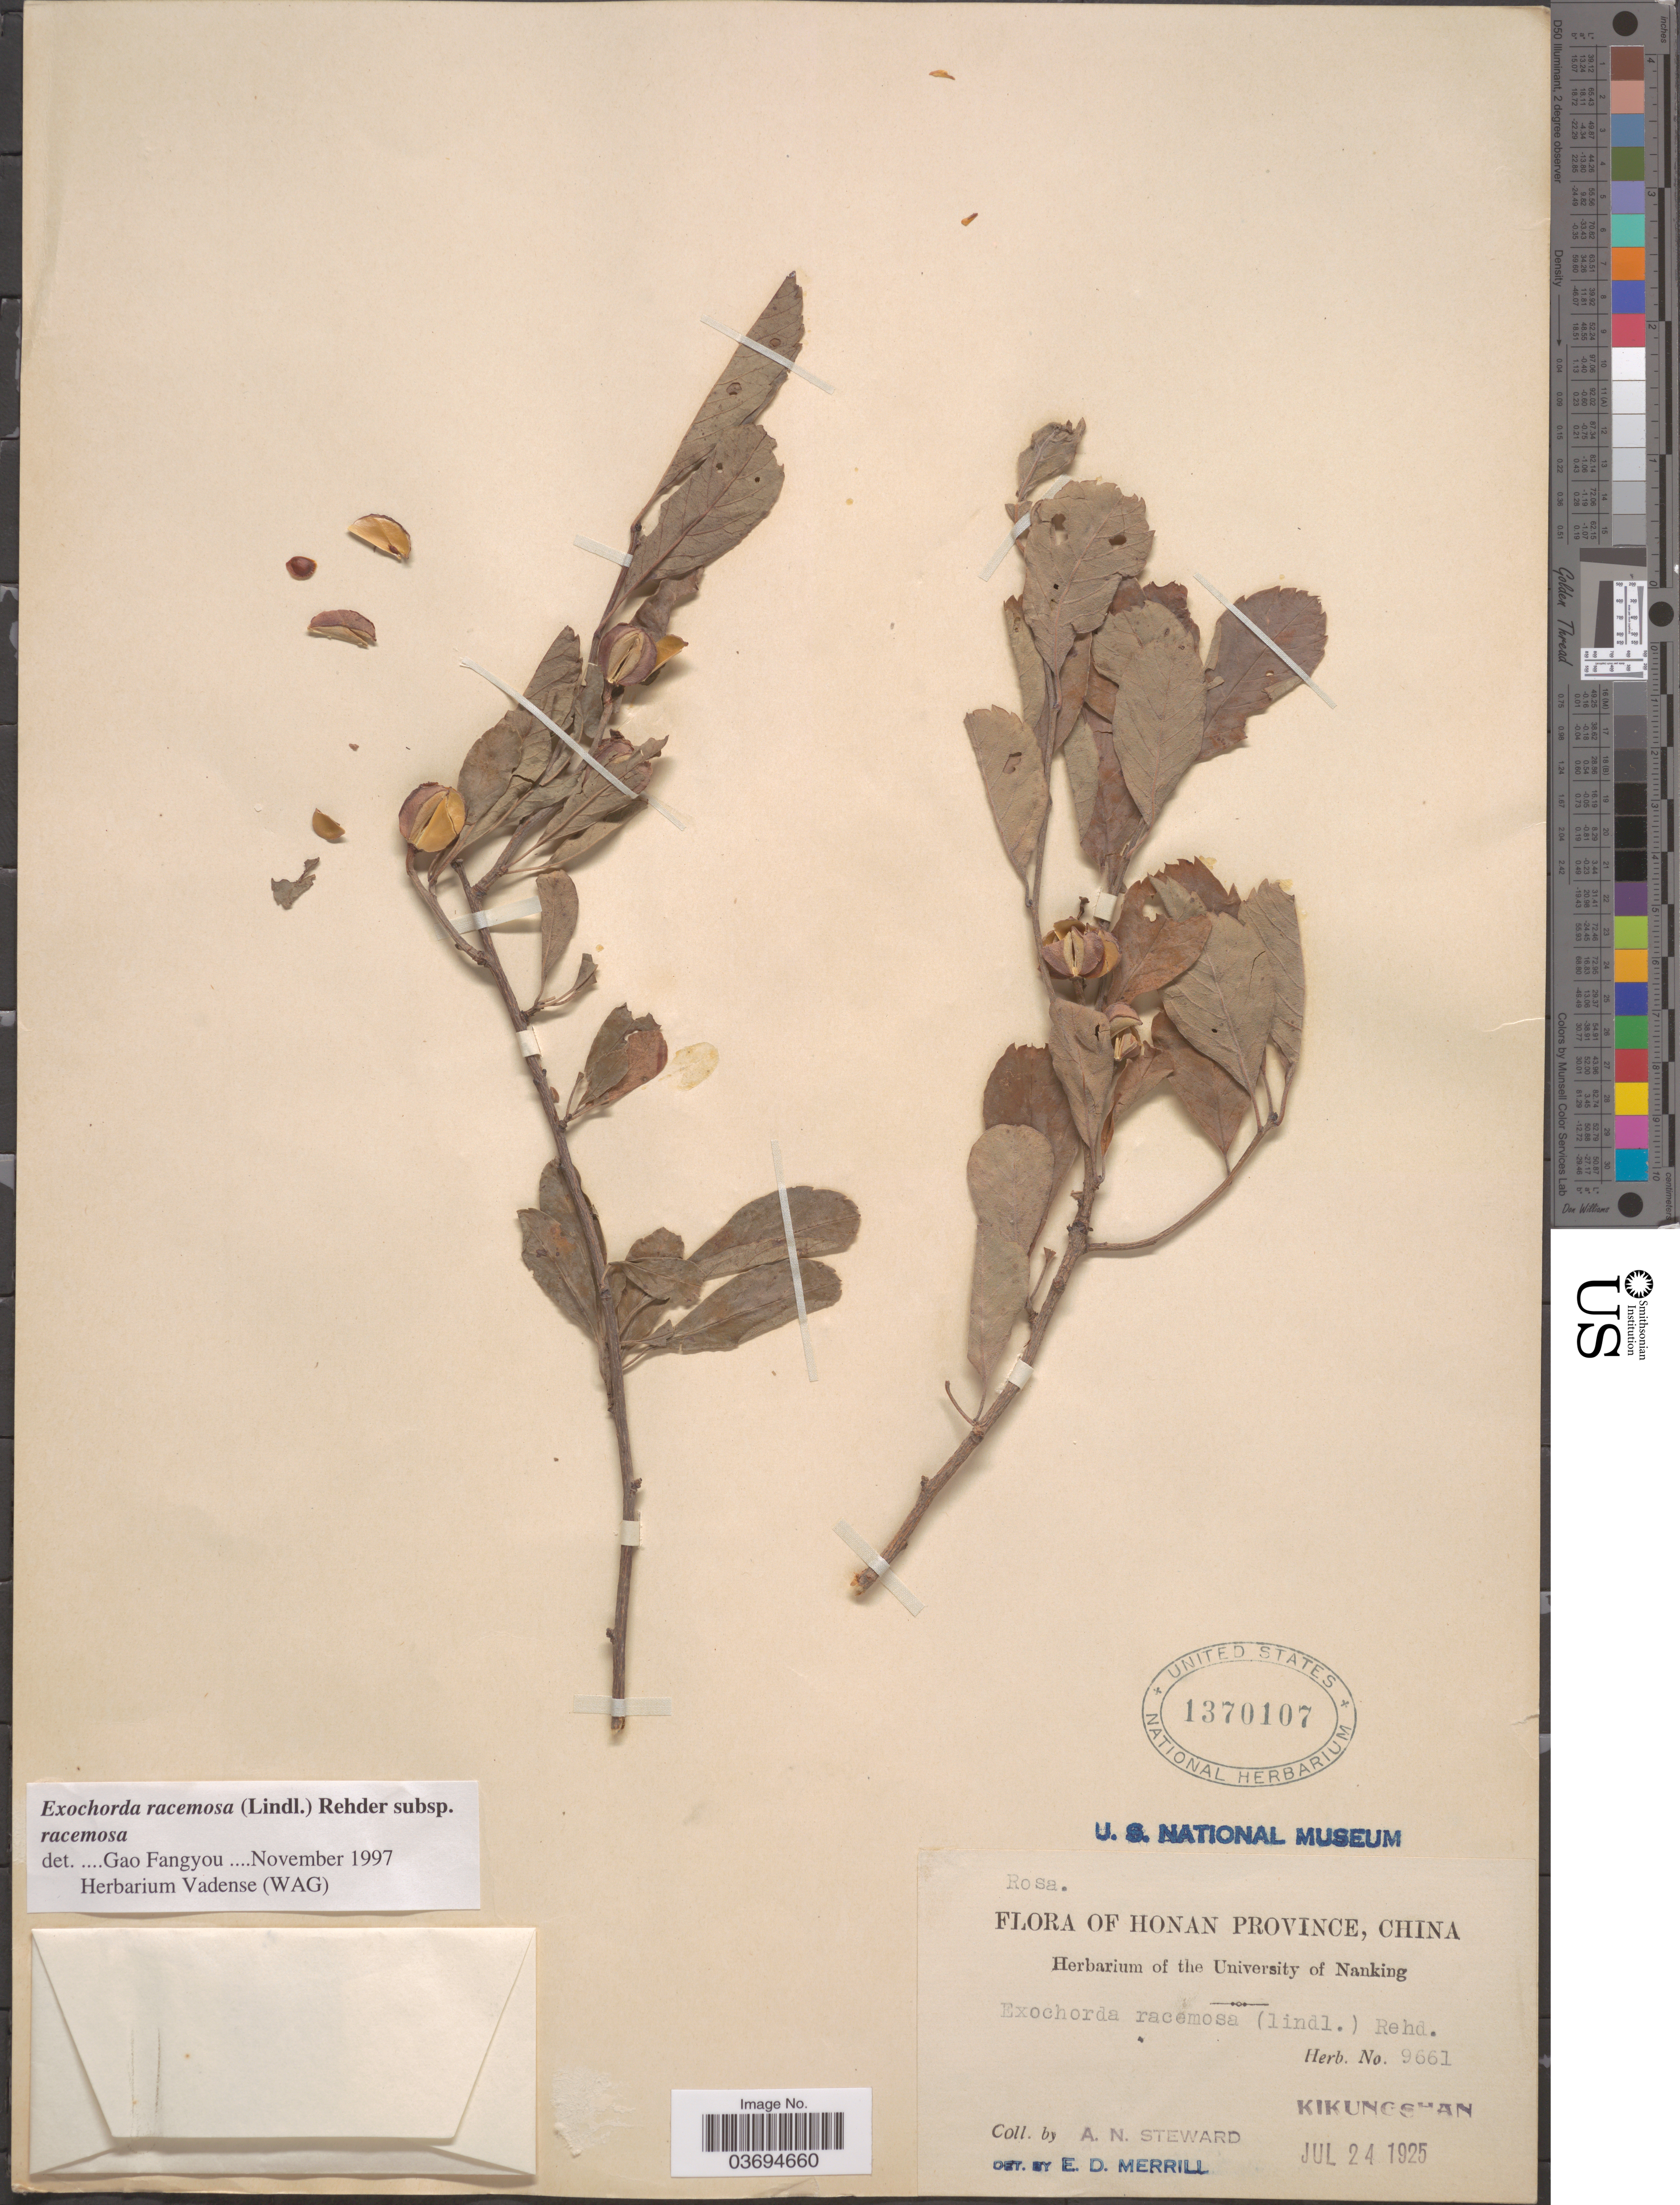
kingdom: Plantae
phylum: Tracheophyta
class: Magnoliopsida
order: Rosales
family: Rosaceae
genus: Exochorda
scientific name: Exochorda racemosa subsp. racemosa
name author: (Fortune ex Lindl.) Rehder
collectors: A. N. Steward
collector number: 9661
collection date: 1925-07-24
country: China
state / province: Henan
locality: Honan Province. Kikungshan.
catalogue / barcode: US 1370107